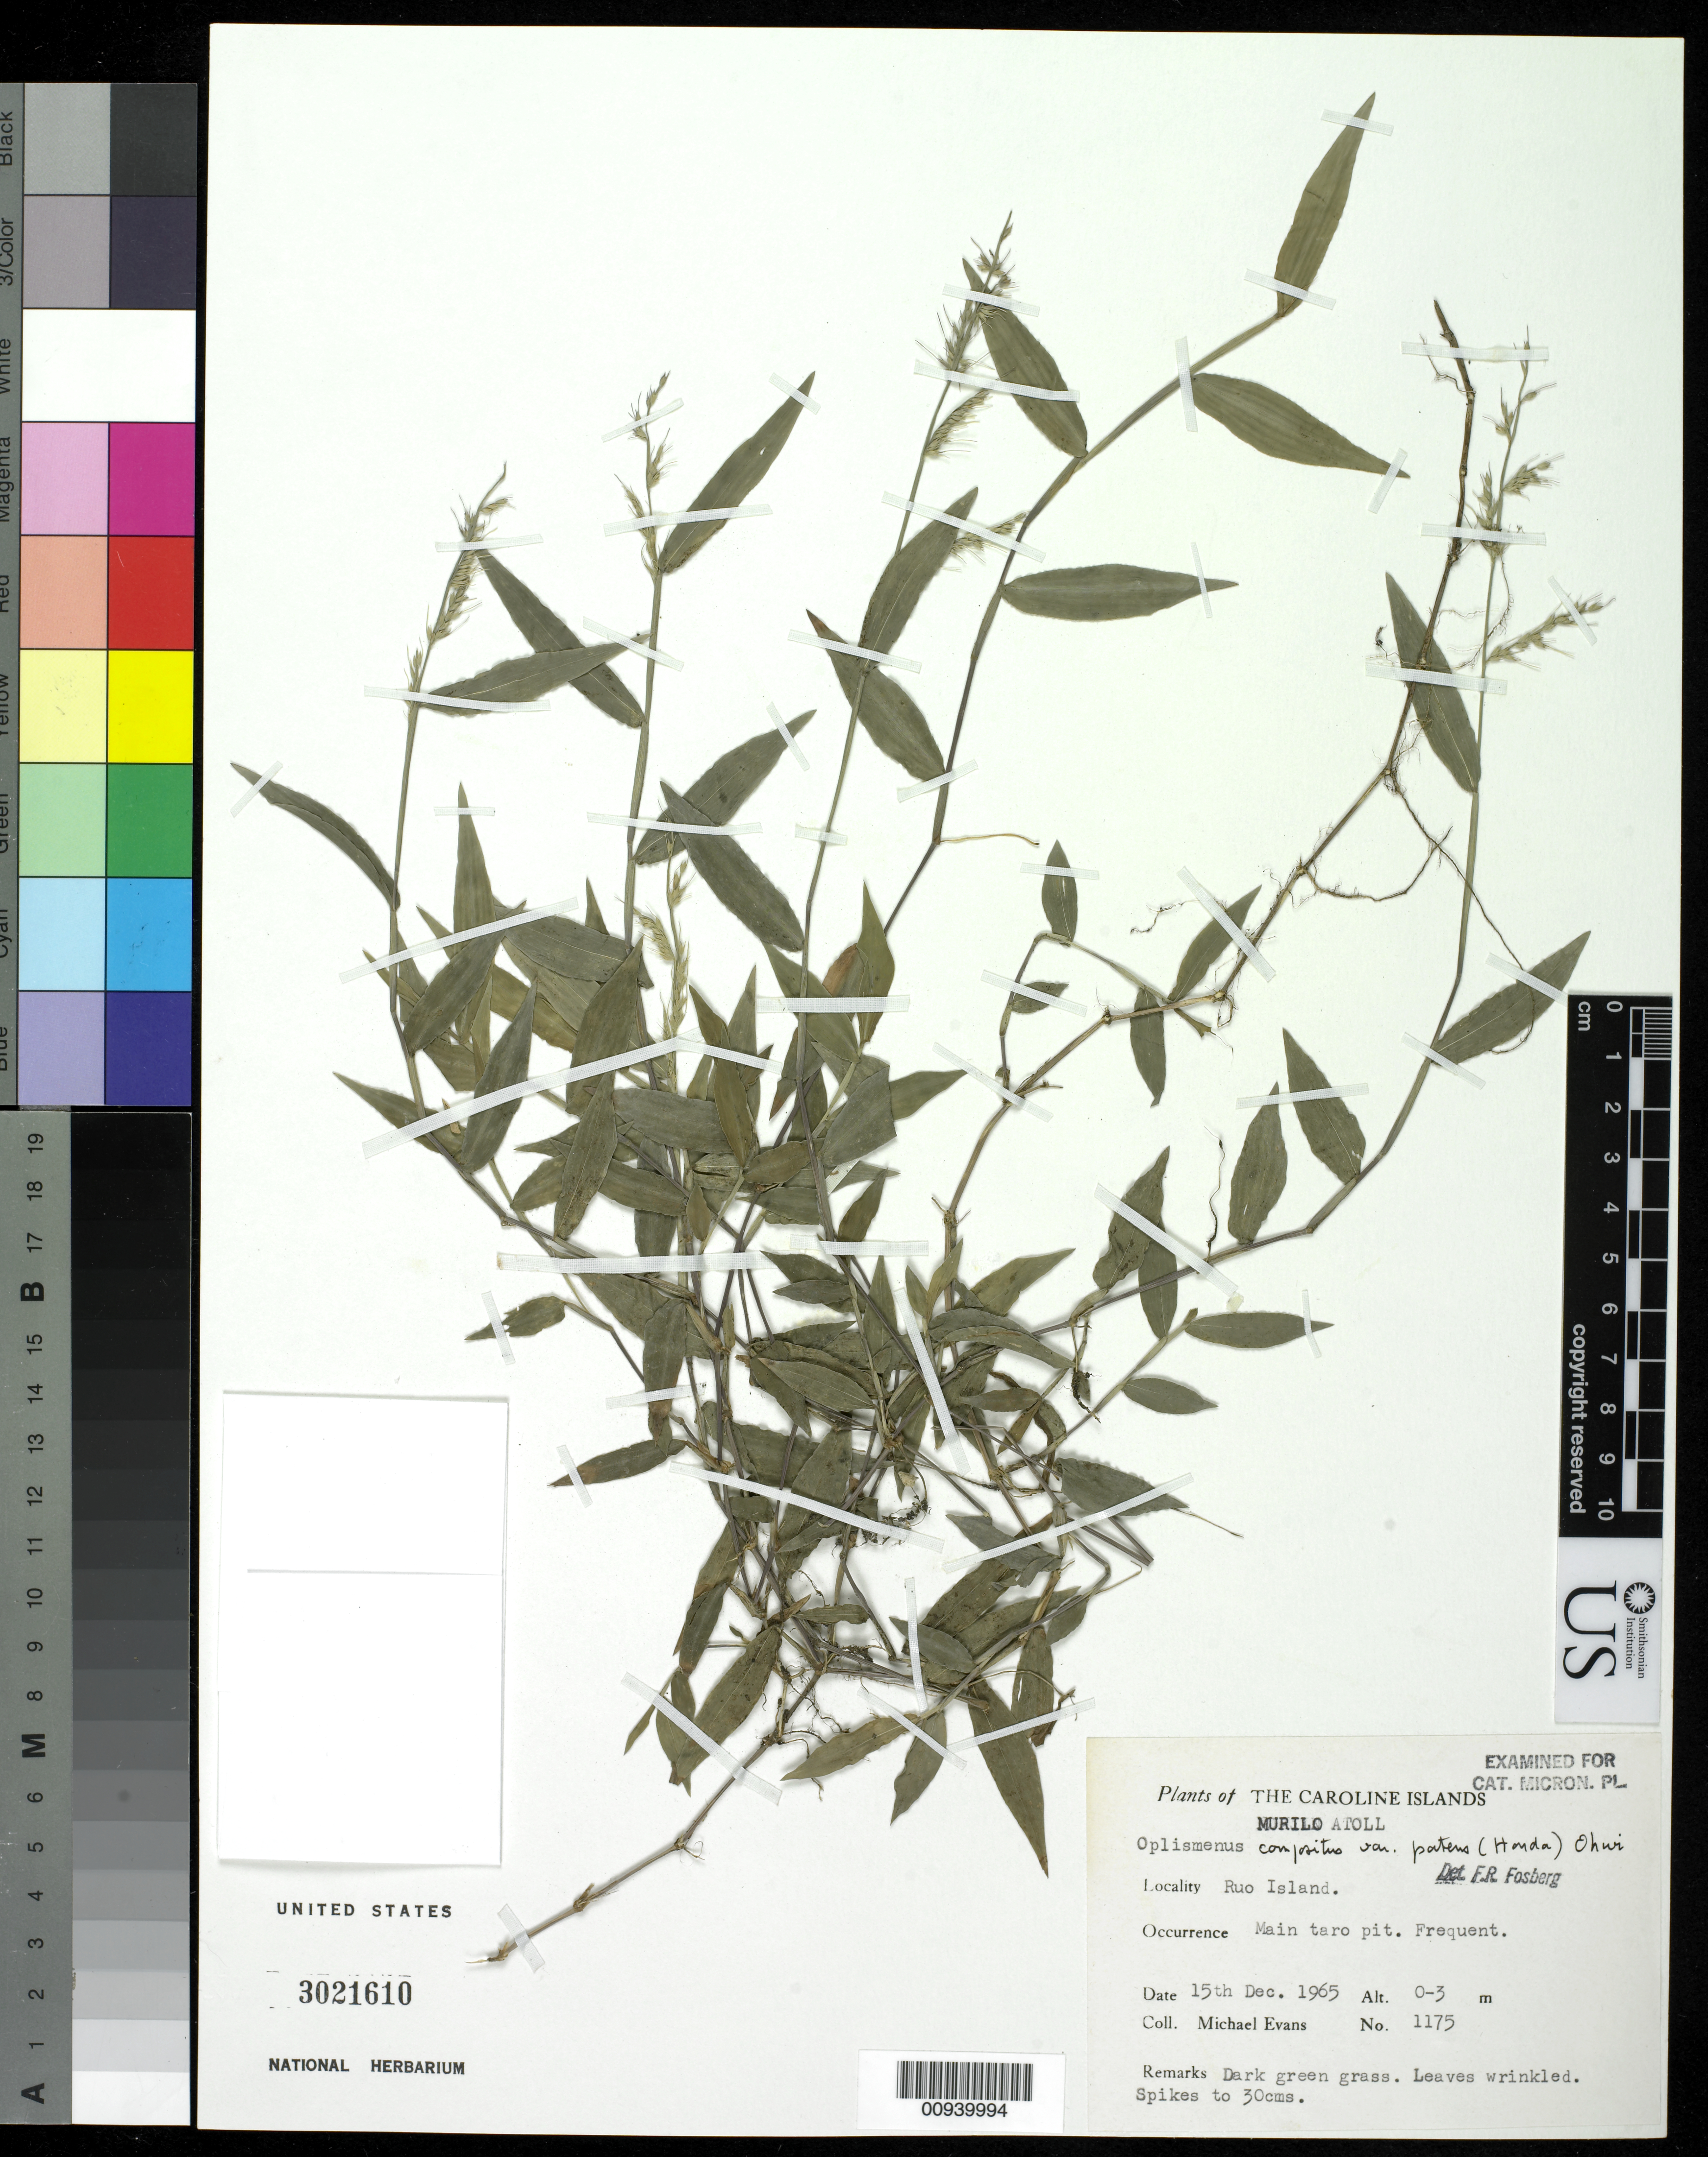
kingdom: Plantae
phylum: Tracheophyta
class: Liliopsida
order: Poales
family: Poaceae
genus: Oplismenus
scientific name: Oplismenus compositus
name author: (L.) P. Beauv.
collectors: M. Evans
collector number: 1175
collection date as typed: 15 Dec 1965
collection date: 1965-12-15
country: Micronesia, Federated States of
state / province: Truk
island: Murilo Atoll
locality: Ruo Islet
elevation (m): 0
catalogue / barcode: US 3021610